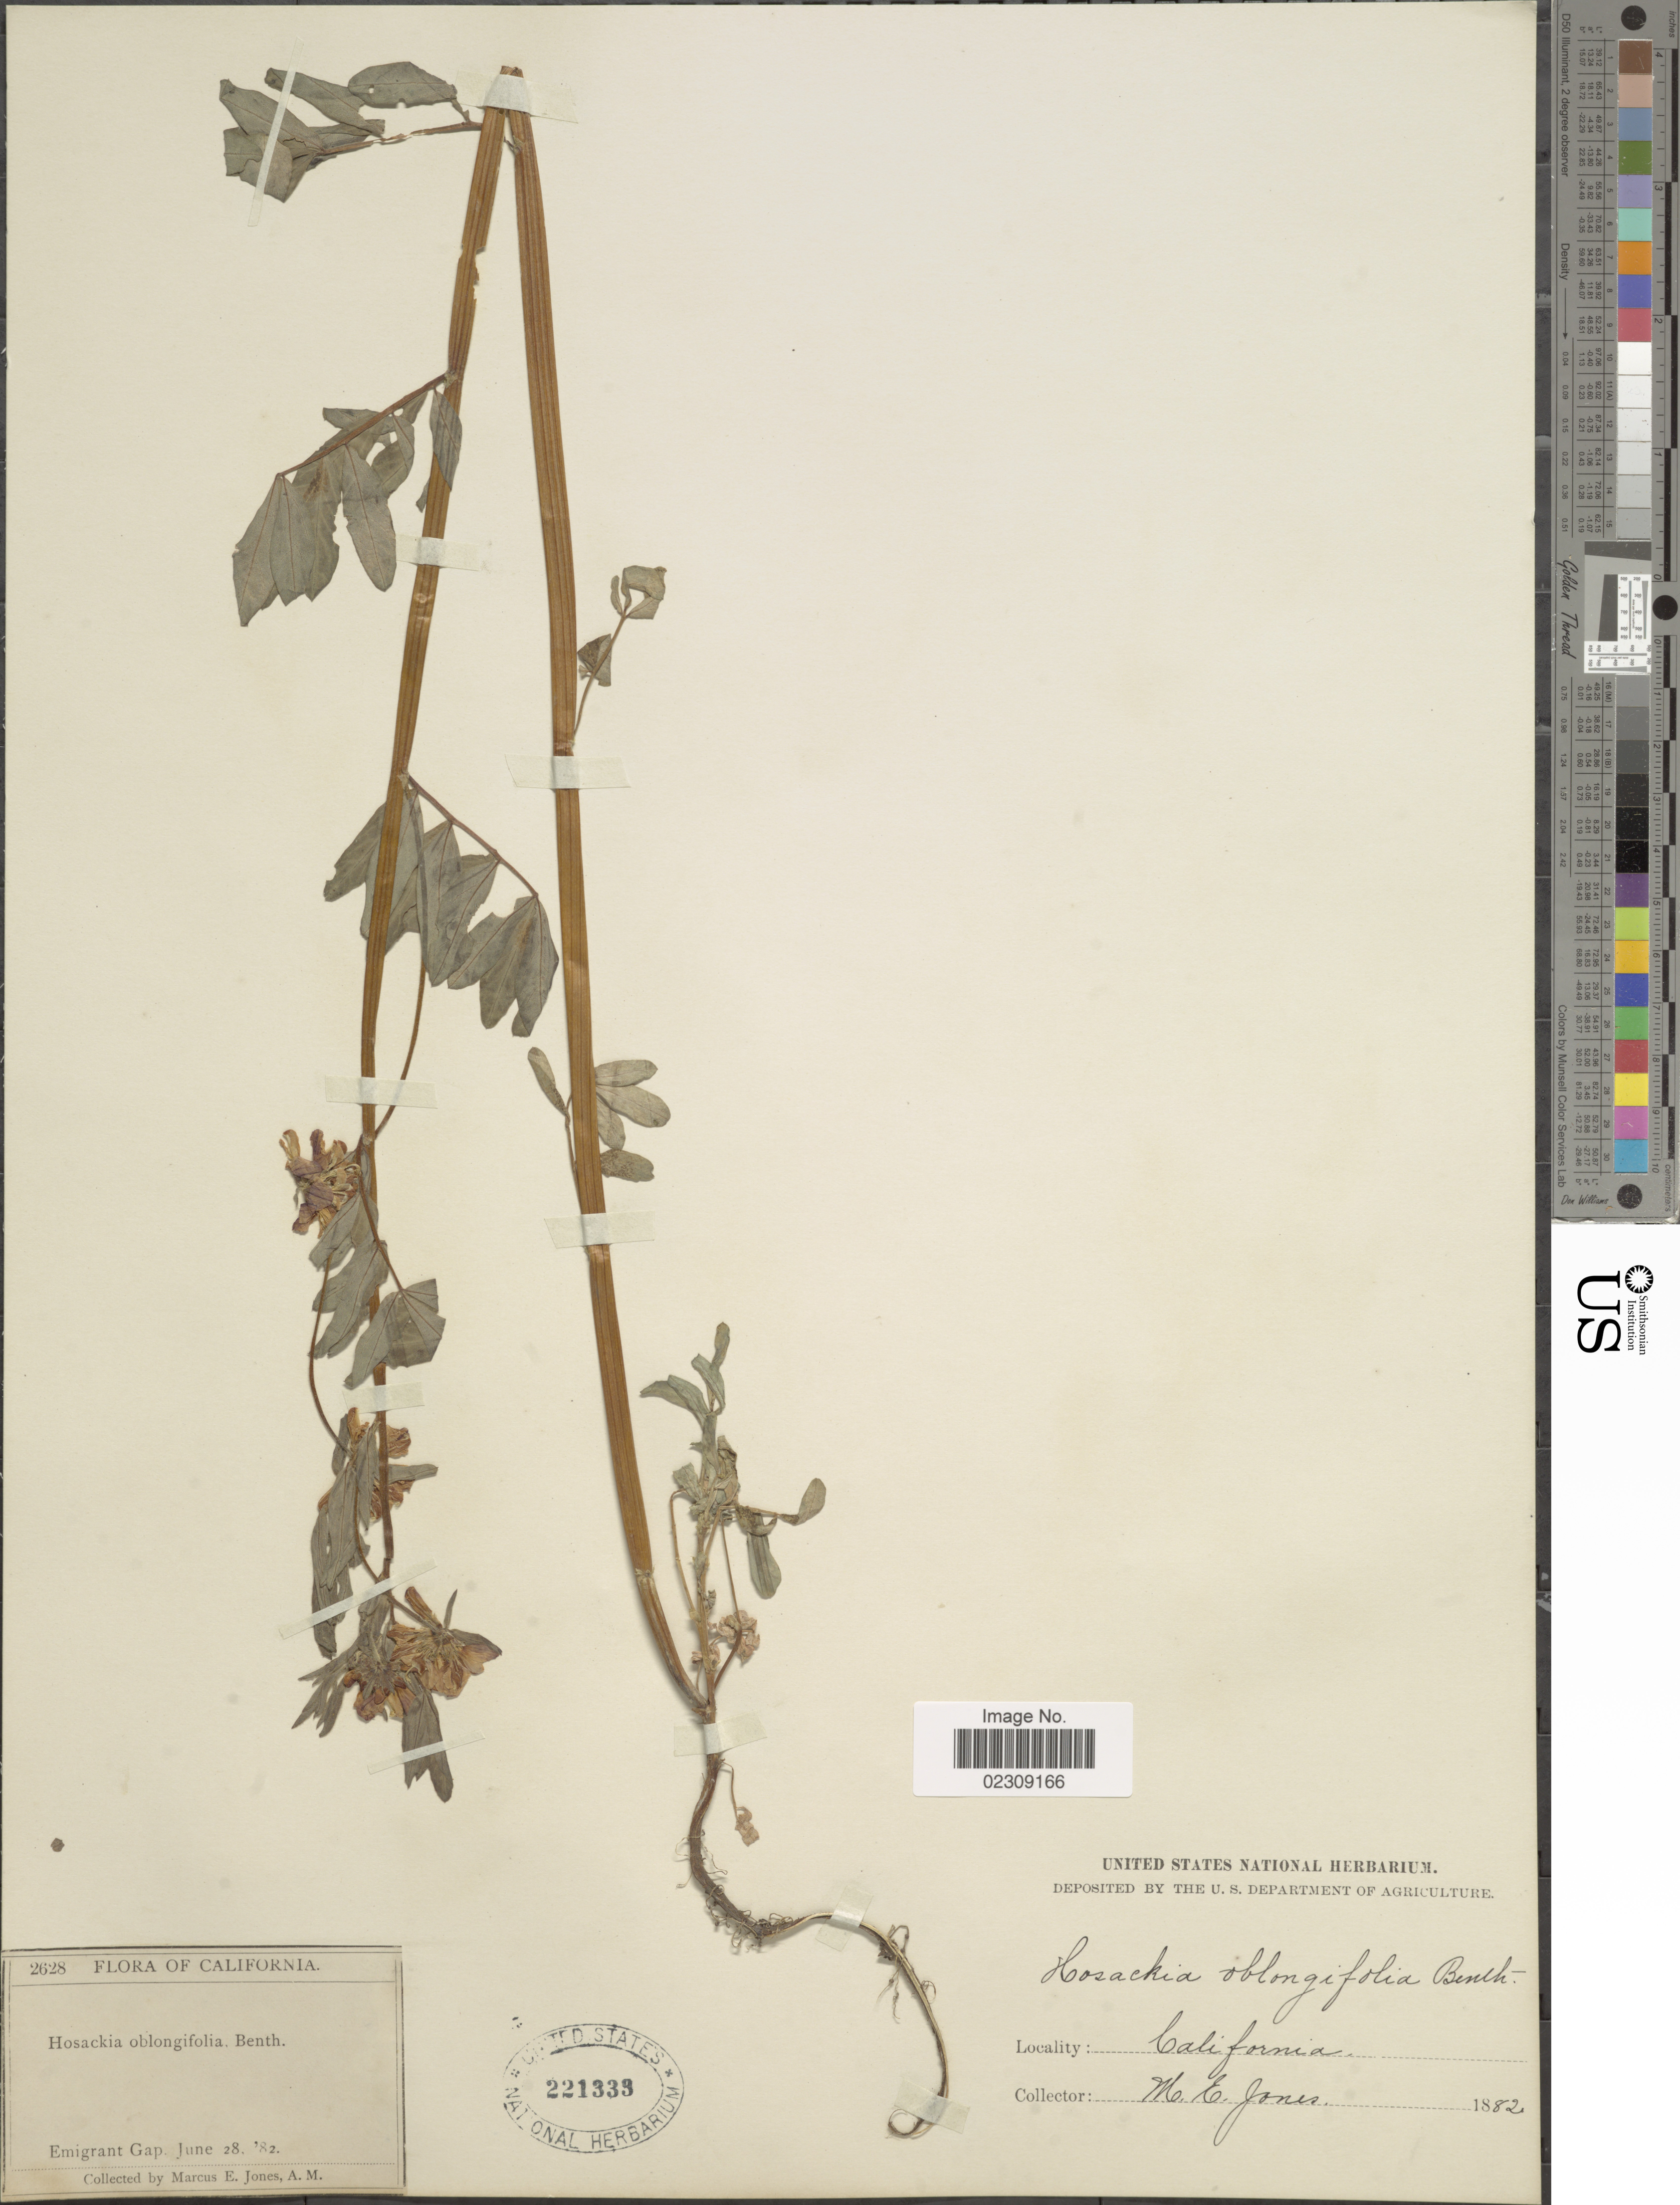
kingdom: Plantae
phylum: Tracheophyta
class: Magnoliopsida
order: Fabales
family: Fabaceae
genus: Hosackia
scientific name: Hosackia oblongifolia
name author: Benth.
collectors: M. E. Jones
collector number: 2628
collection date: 1882-06-28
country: United States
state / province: California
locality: Emigrant Gap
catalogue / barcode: US 2213333